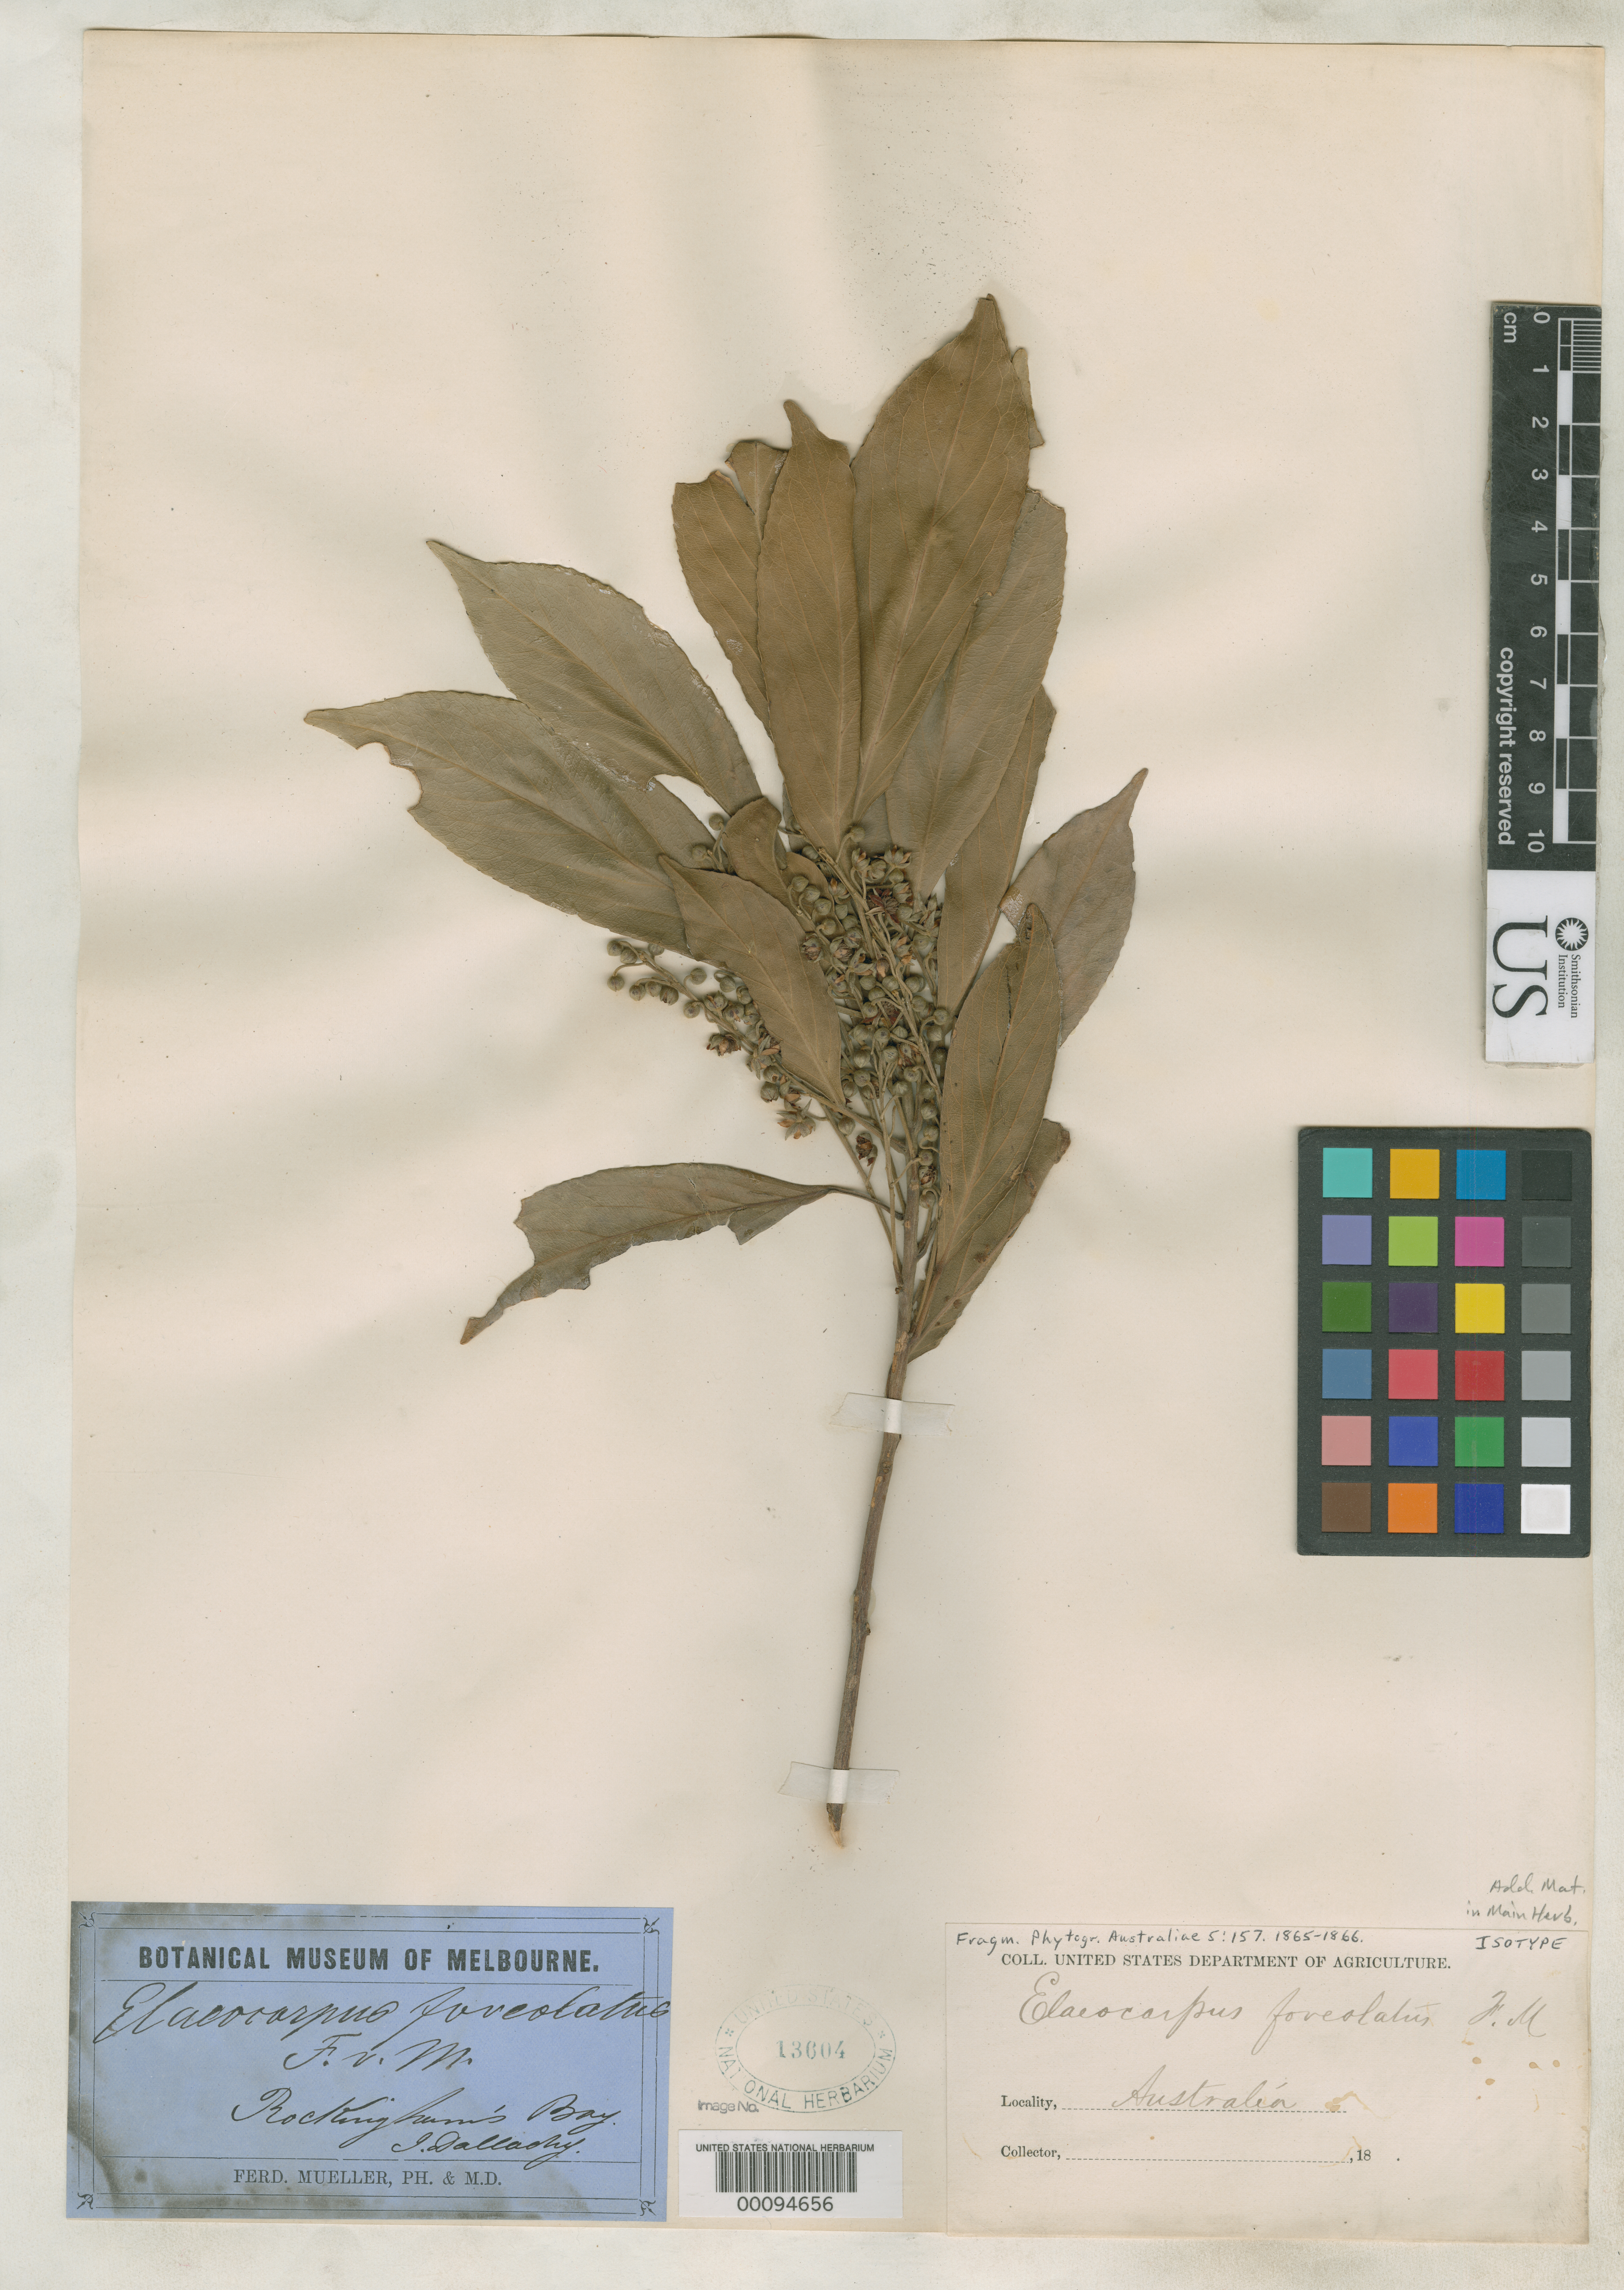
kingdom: Plantae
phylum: Tracheophyta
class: Magnoliopsida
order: Oxalidales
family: Elaeocarpaceae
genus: Elaeocarpus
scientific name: Elaeocarpus foveolatus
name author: F. Muell.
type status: Type Collection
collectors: J. Dallachy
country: Australia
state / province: Queensland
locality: Rockingham's Bay.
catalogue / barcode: US 13604